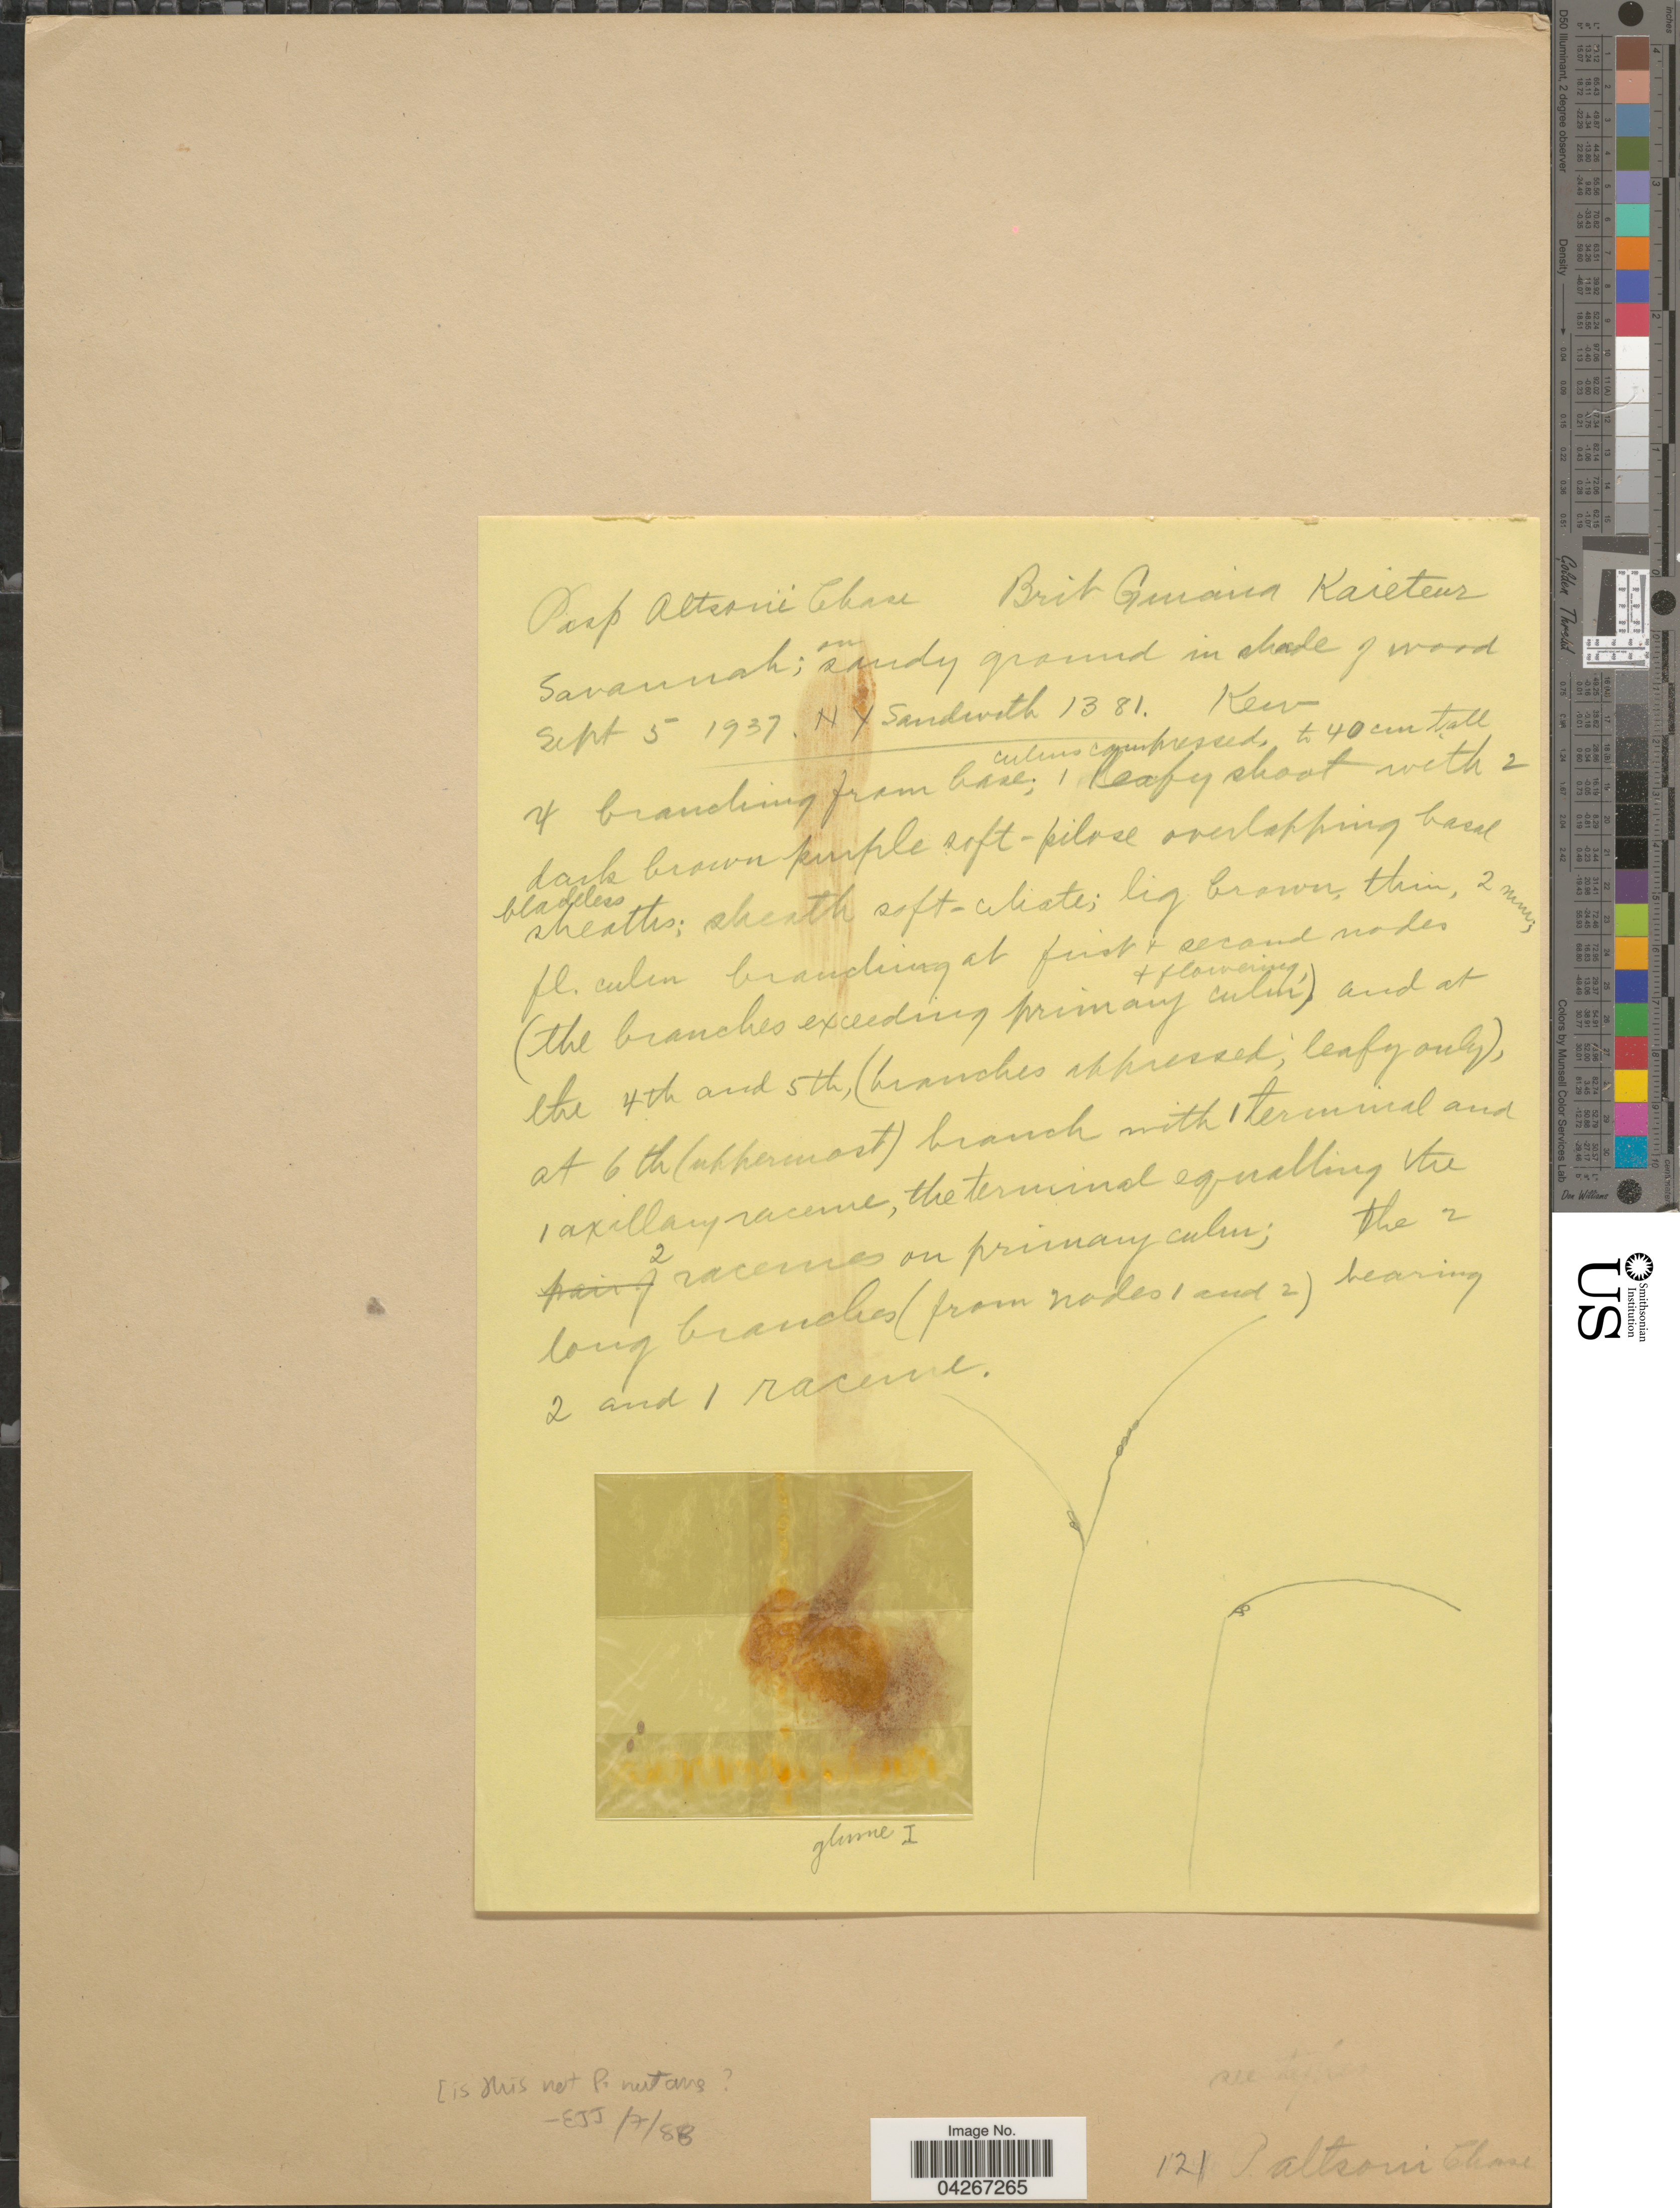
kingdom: Plantae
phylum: Tracheophyta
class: Liliopsida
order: Poales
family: Poaceae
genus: Paspalum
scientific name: Paspalum altsonii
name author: Chase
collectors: N. Y. Sandwith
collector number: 1381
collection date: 1937-09-05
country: Guyana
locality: Brit Guiana Kaieteur Savannah.